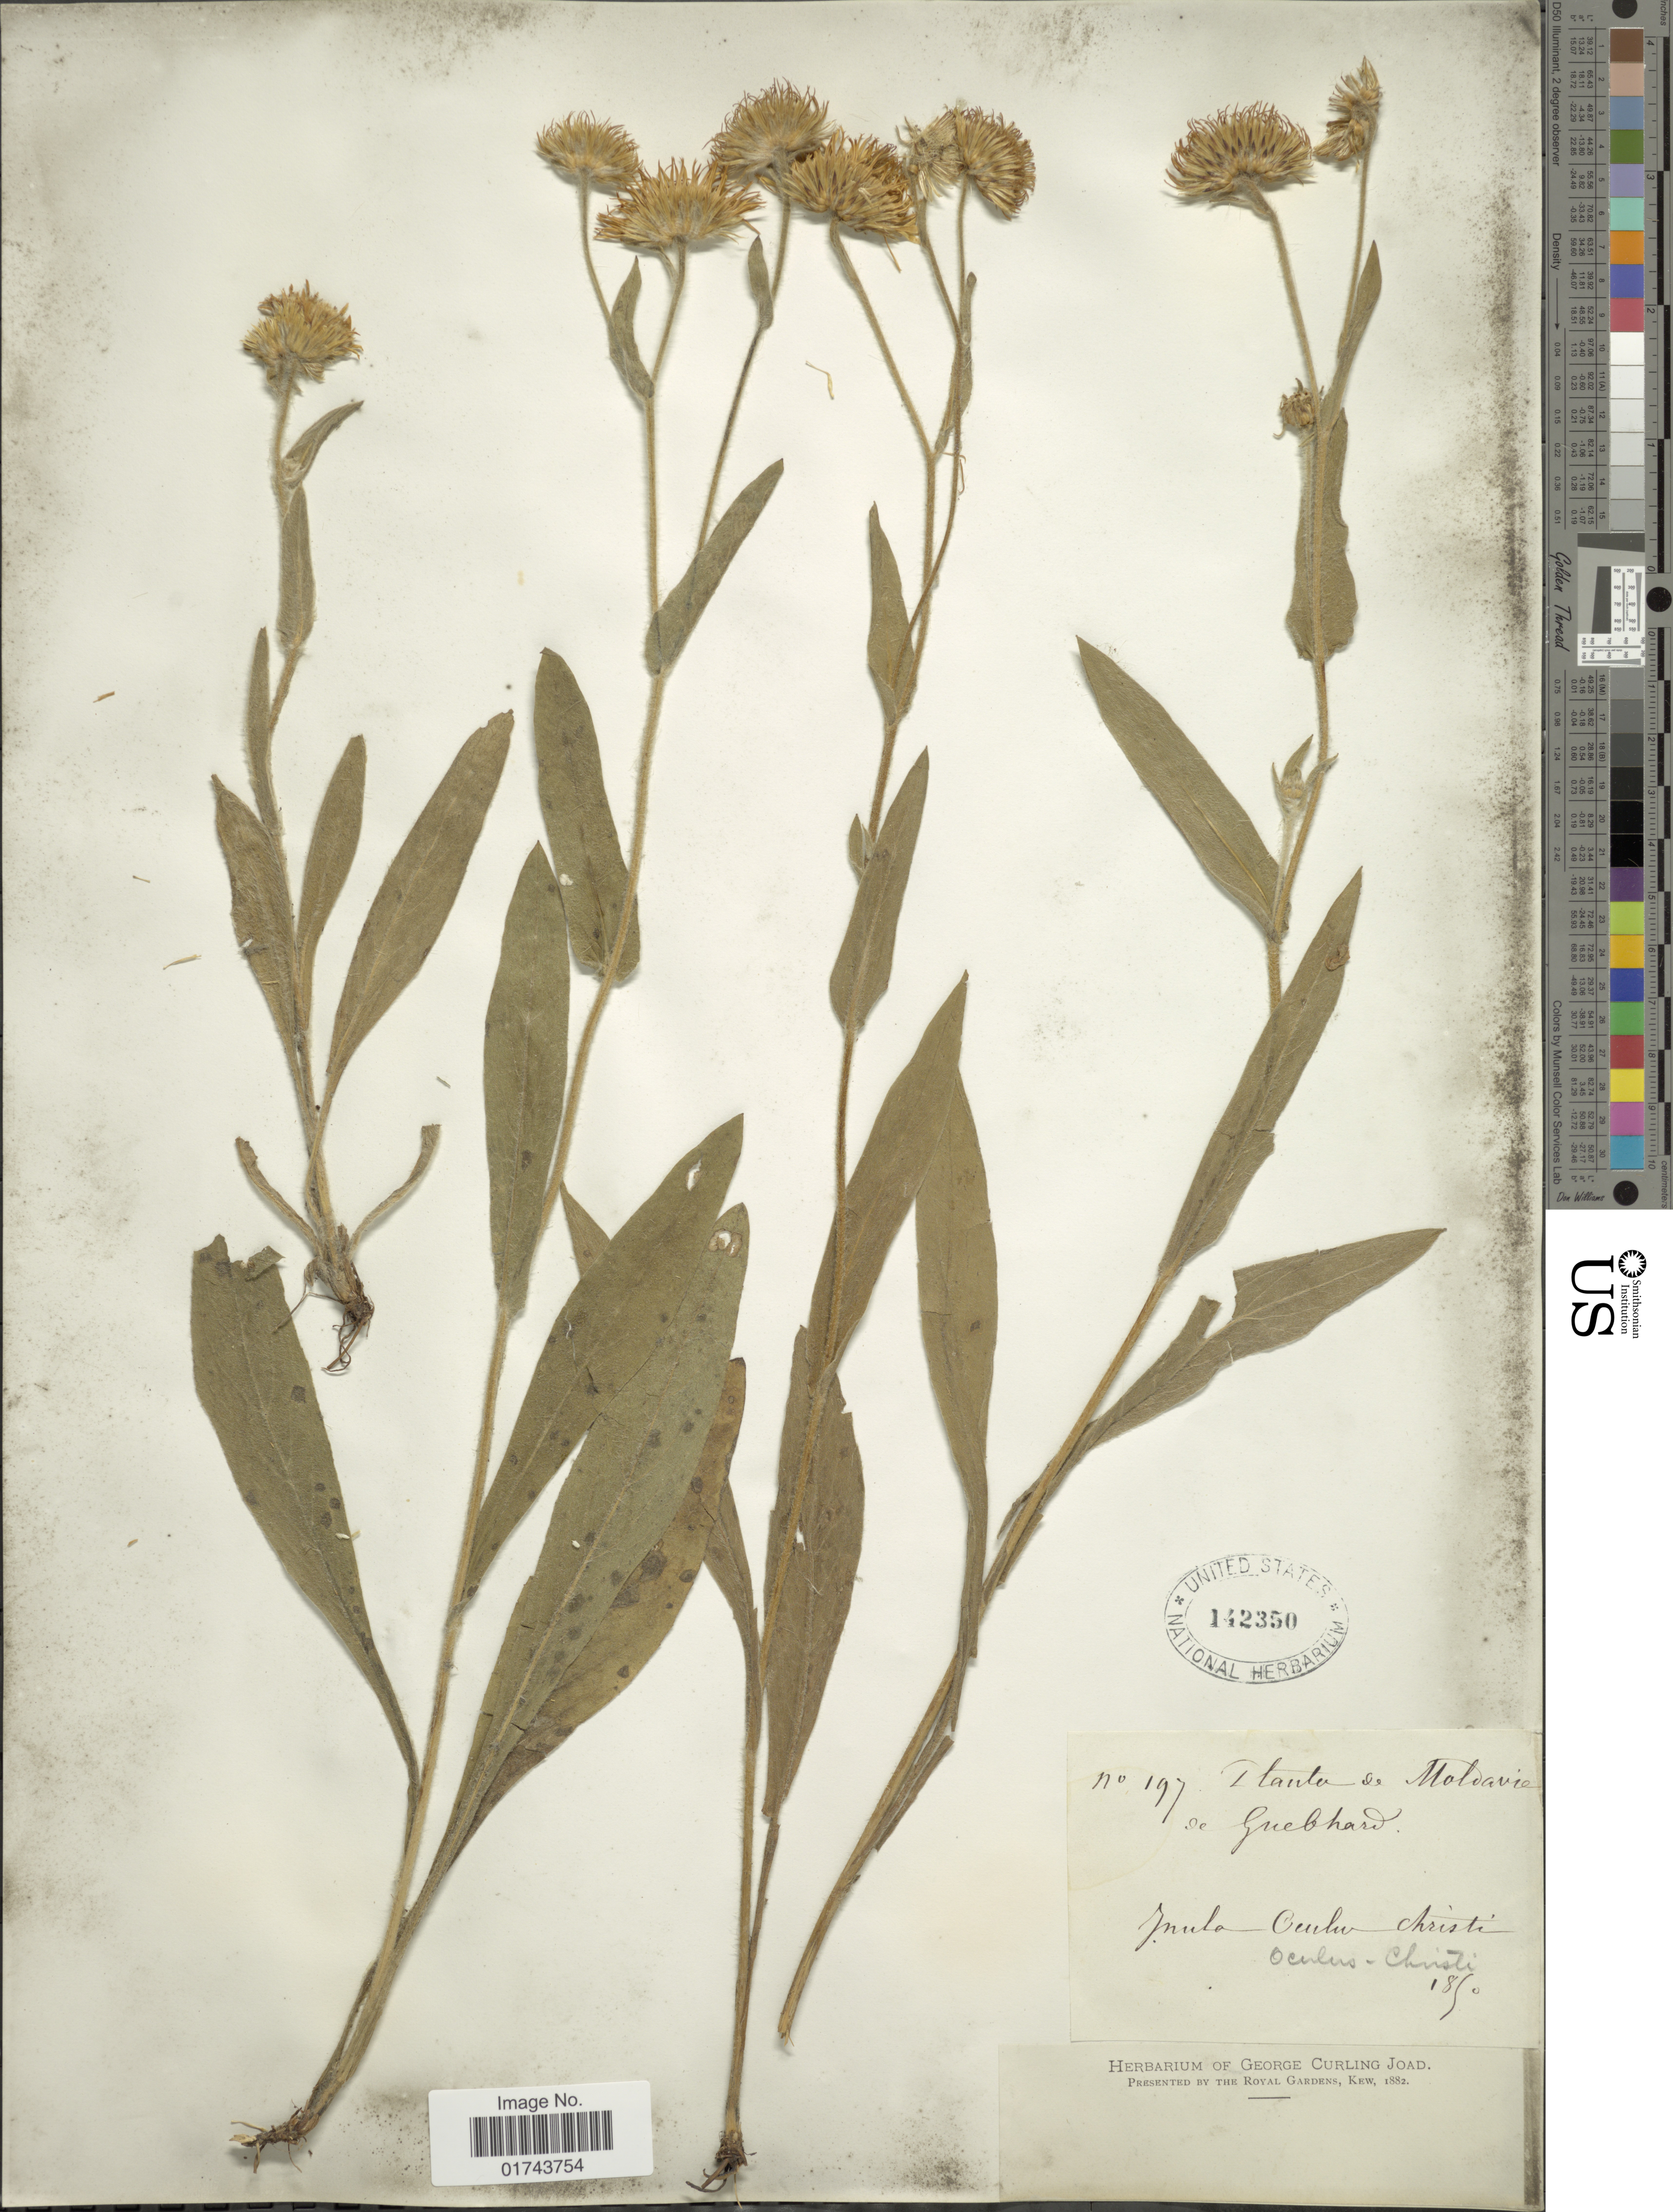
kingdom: Plantae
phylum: Tracheophyta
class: Magnoliopsida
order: Asterales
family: Asteraceae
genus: Inula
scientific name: Inula oculus-christi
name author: L.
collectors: ex herb. George Curling Joad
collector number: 197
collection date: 1880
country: Moldova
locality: Stanta de Moldavie, Inula Oculus Christi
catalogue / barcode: US 142350